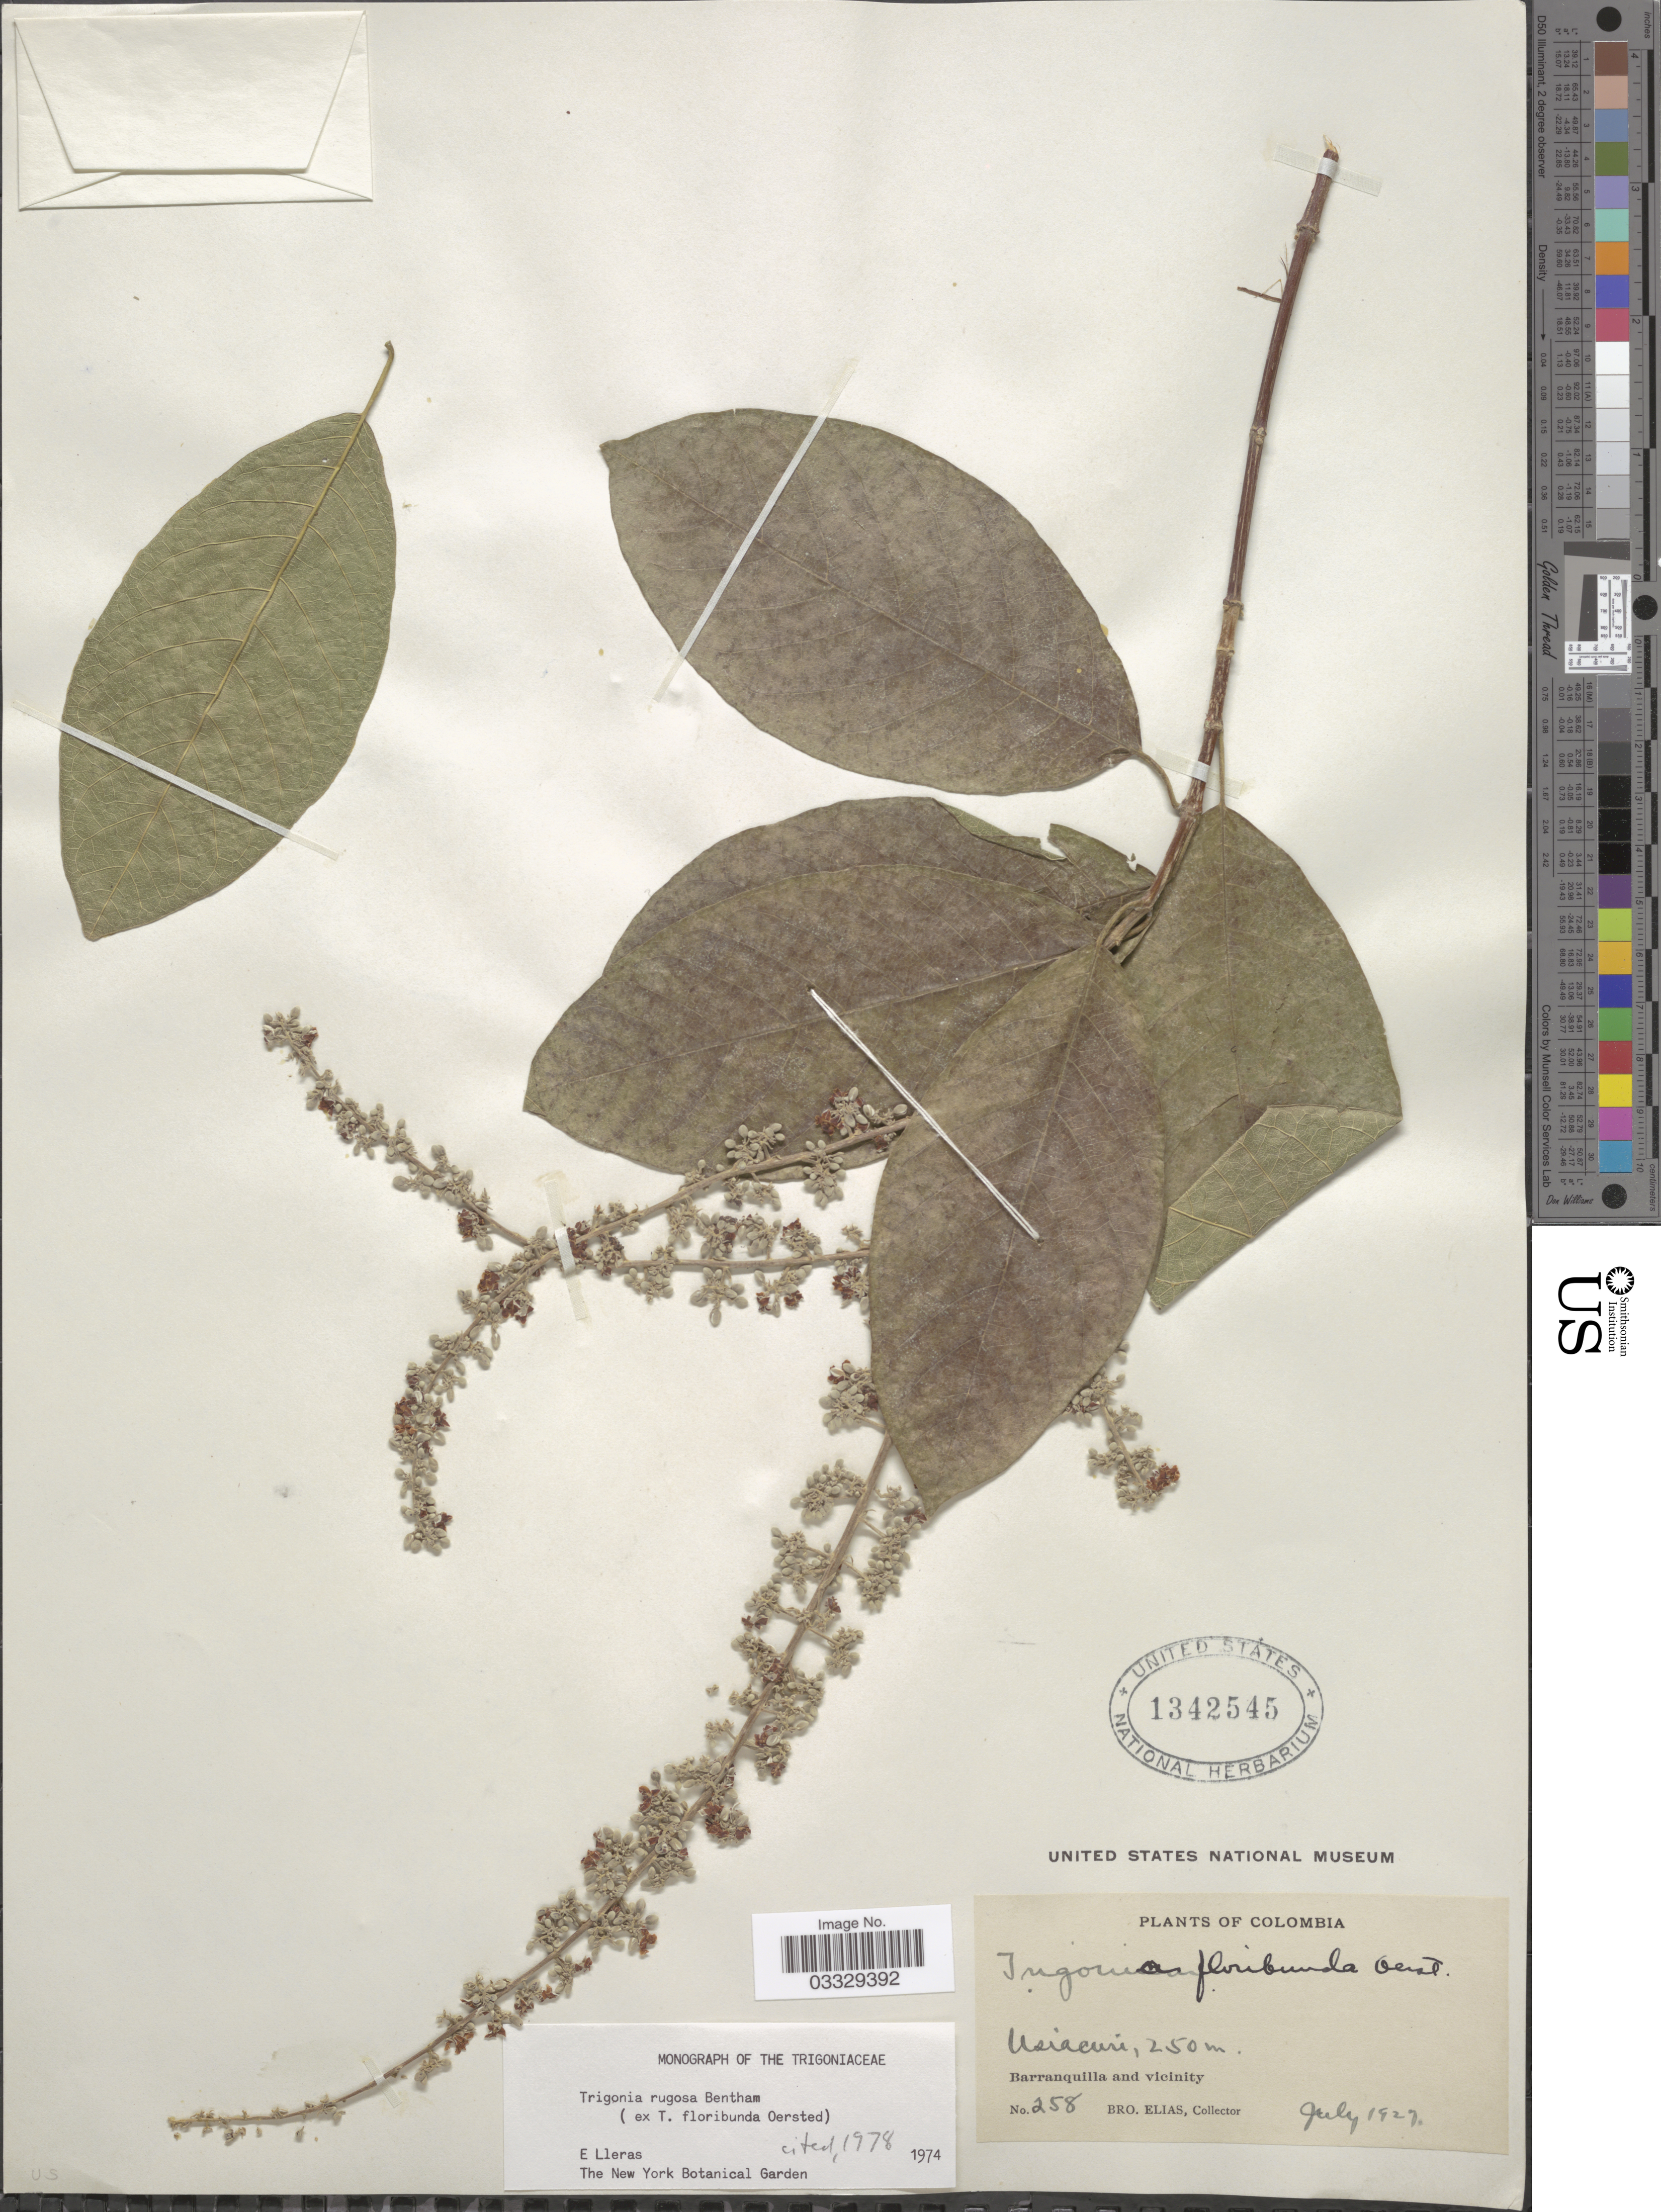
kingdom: Plantae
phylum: Tracheophyta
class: Magnoliopsida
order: Malpighiales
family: Trigoniaceae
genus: Trigonia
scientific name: Trigonia rugosa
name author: Benth.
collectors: Bro. Elias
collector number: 258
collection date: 1927-07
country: Colombia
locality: Usiacuri. Barranquilla and vicinity.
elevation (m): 250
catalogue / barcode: US 1342545